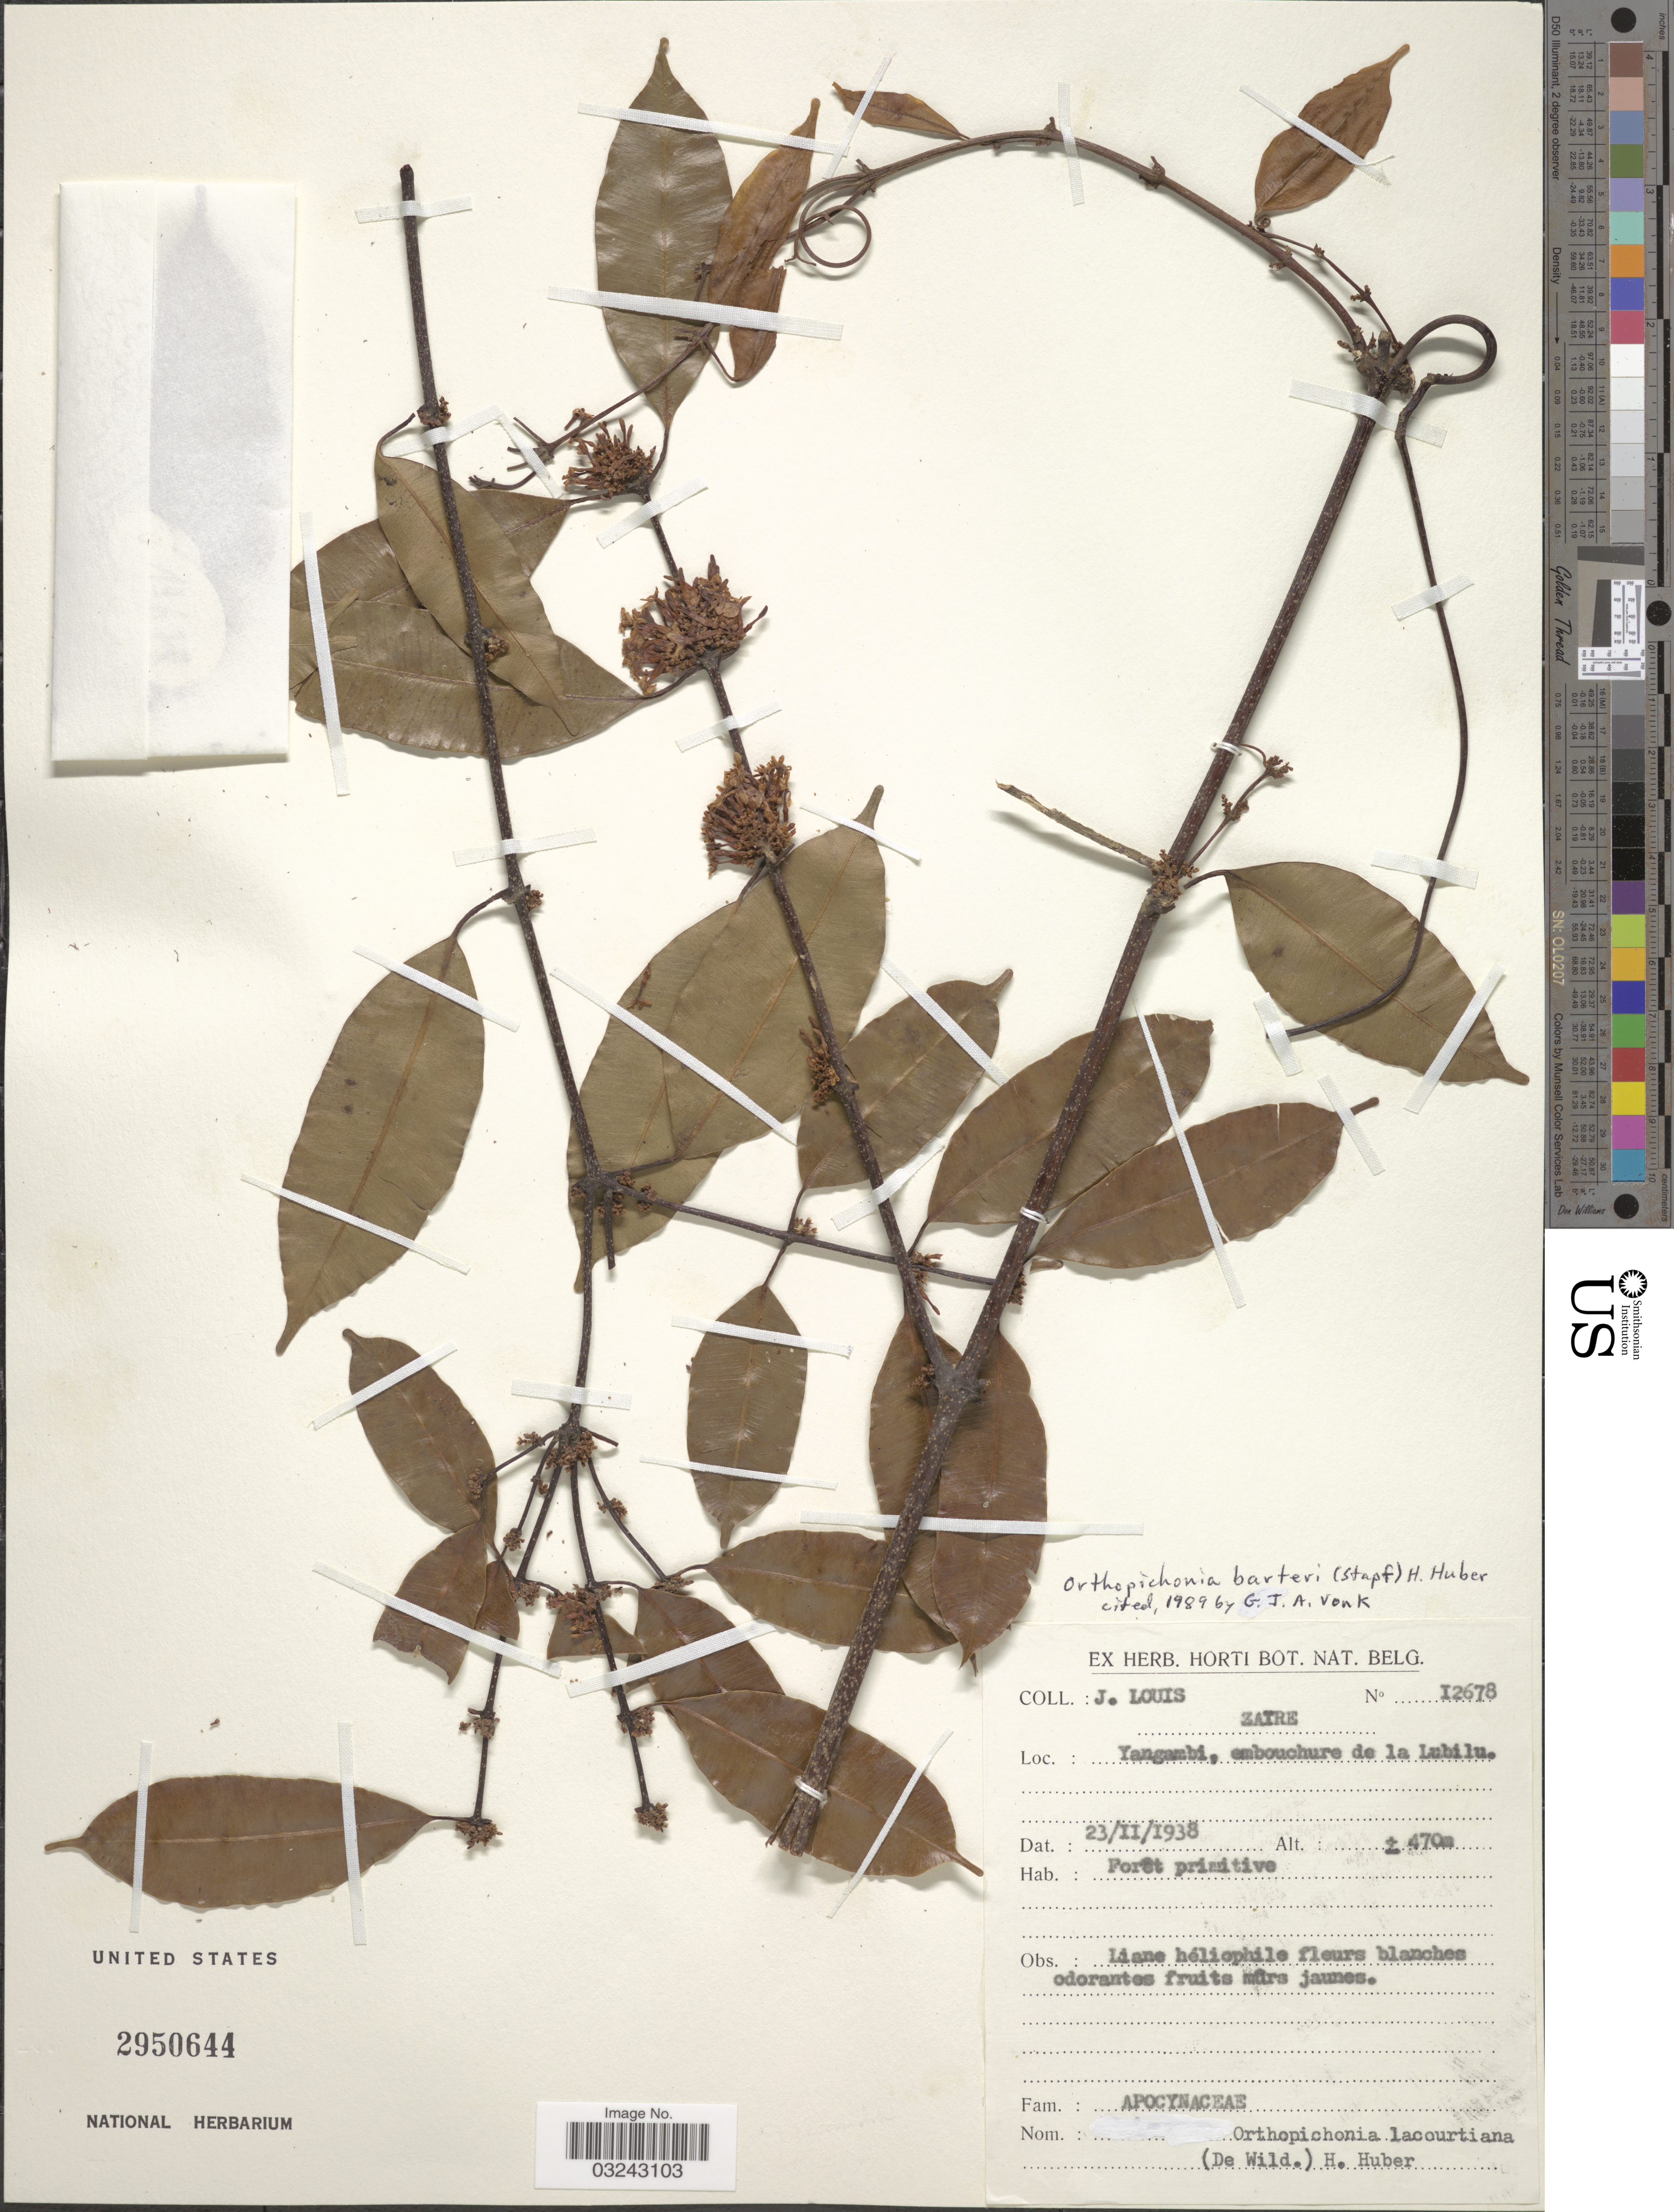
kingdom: Plantae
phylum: Tracheophyta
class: Magnoliopsida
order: Gentianales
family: Apocynaceae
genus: Orthopichonia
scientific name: Orthopichonia barteri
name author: (Stapf) H. Huber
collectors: J. Louis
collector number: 12678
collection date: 1938-02-23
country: Angola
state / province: Zaire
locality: Yangambi, embouchure de la Lubilu.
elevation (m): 470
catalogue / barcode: US 2950644